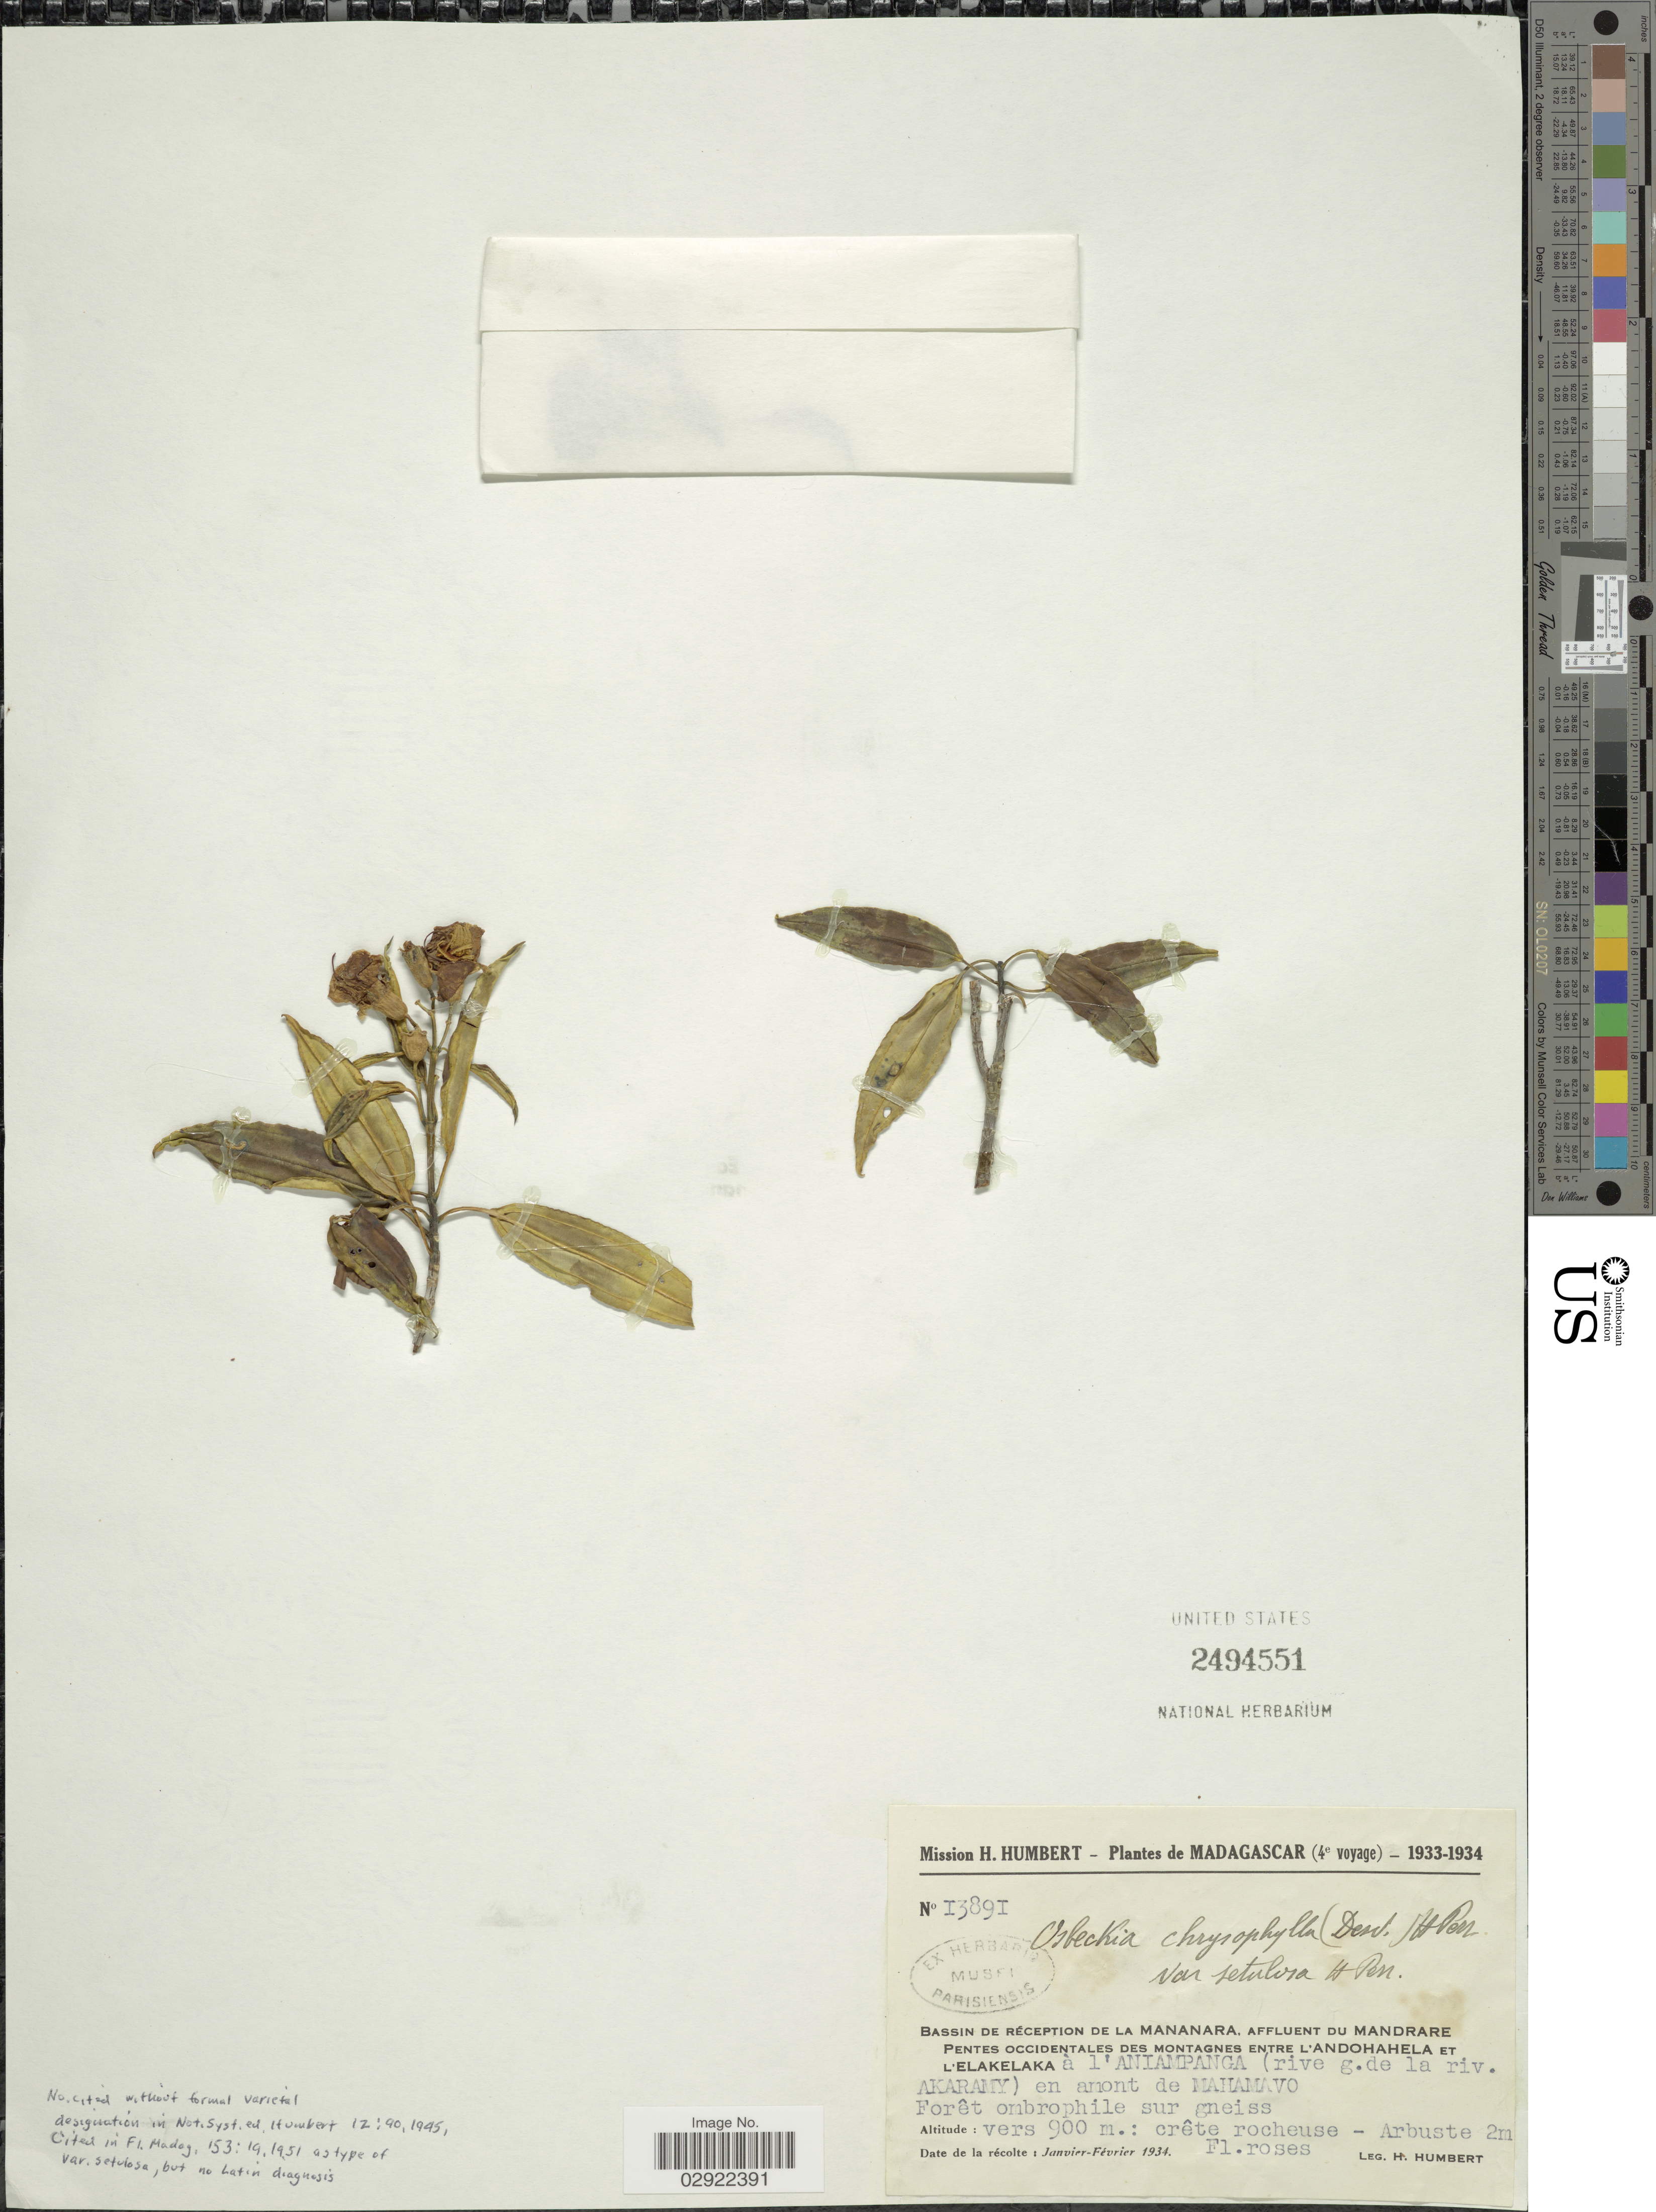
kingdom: Plantae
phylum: Tracheophyta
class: Magnoliopsida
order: Myrtales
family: Melastomataceae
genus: Rousseauxia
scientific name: Rousseauxia chrysophylla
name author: DC.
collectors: H. Humbert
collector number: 13891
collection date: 1934-01/1934-02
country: Madagascar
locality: Bassin de réception de la Mananara, affluent du Mandrare pentes occidentales des montagnes entre l'Andohahela et l'Elakelaka à l'Aniampanga (rive g. de la riv. Akaramy) en amont de Mahamavo.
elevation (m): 900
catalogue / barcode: US 2494551